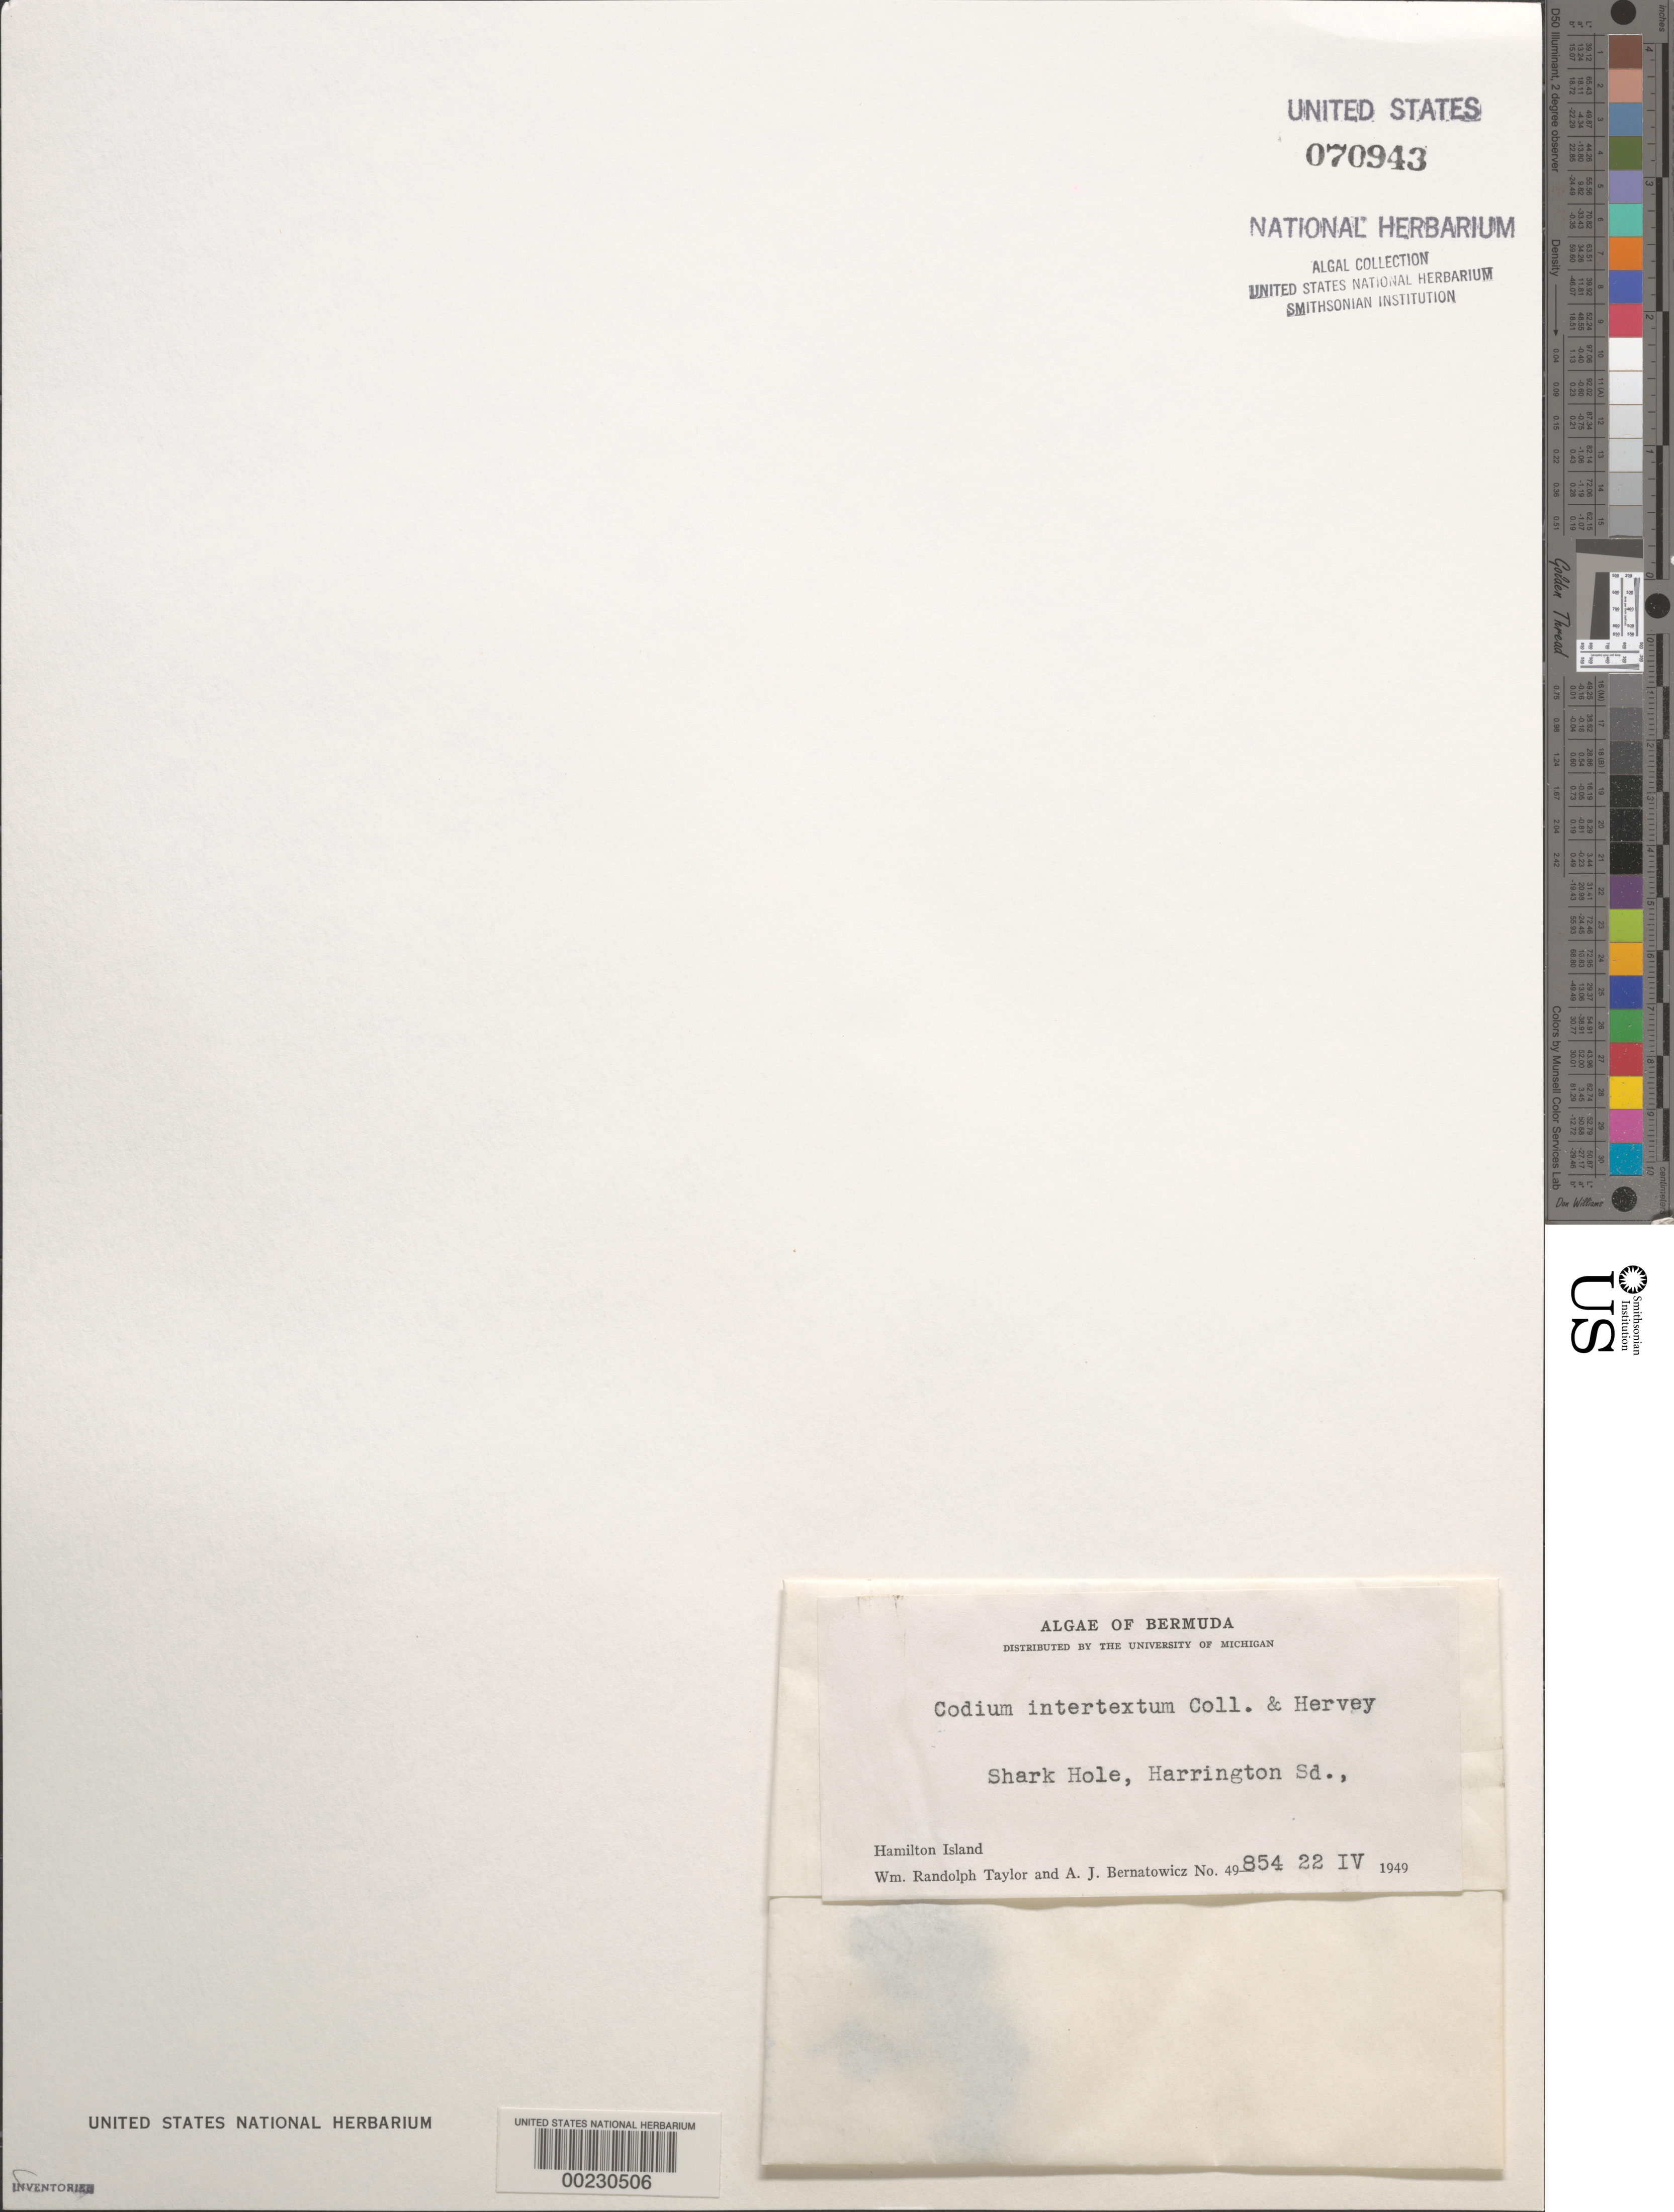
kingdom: Plantae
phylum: Chlorophyta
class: Ulvophyceae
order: Bryopsidales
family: Codiaceae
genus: Codium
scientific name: Codium intertextum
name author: Collins & Herv.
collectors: A. Bernatowicz & W. R. Taylor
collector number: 49-854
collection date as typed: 22 Apr 1949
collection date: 1949-04-22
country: Bermuda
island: Bermuda Island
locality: Shark Hole, Harrington Sound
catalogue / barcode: US 70943